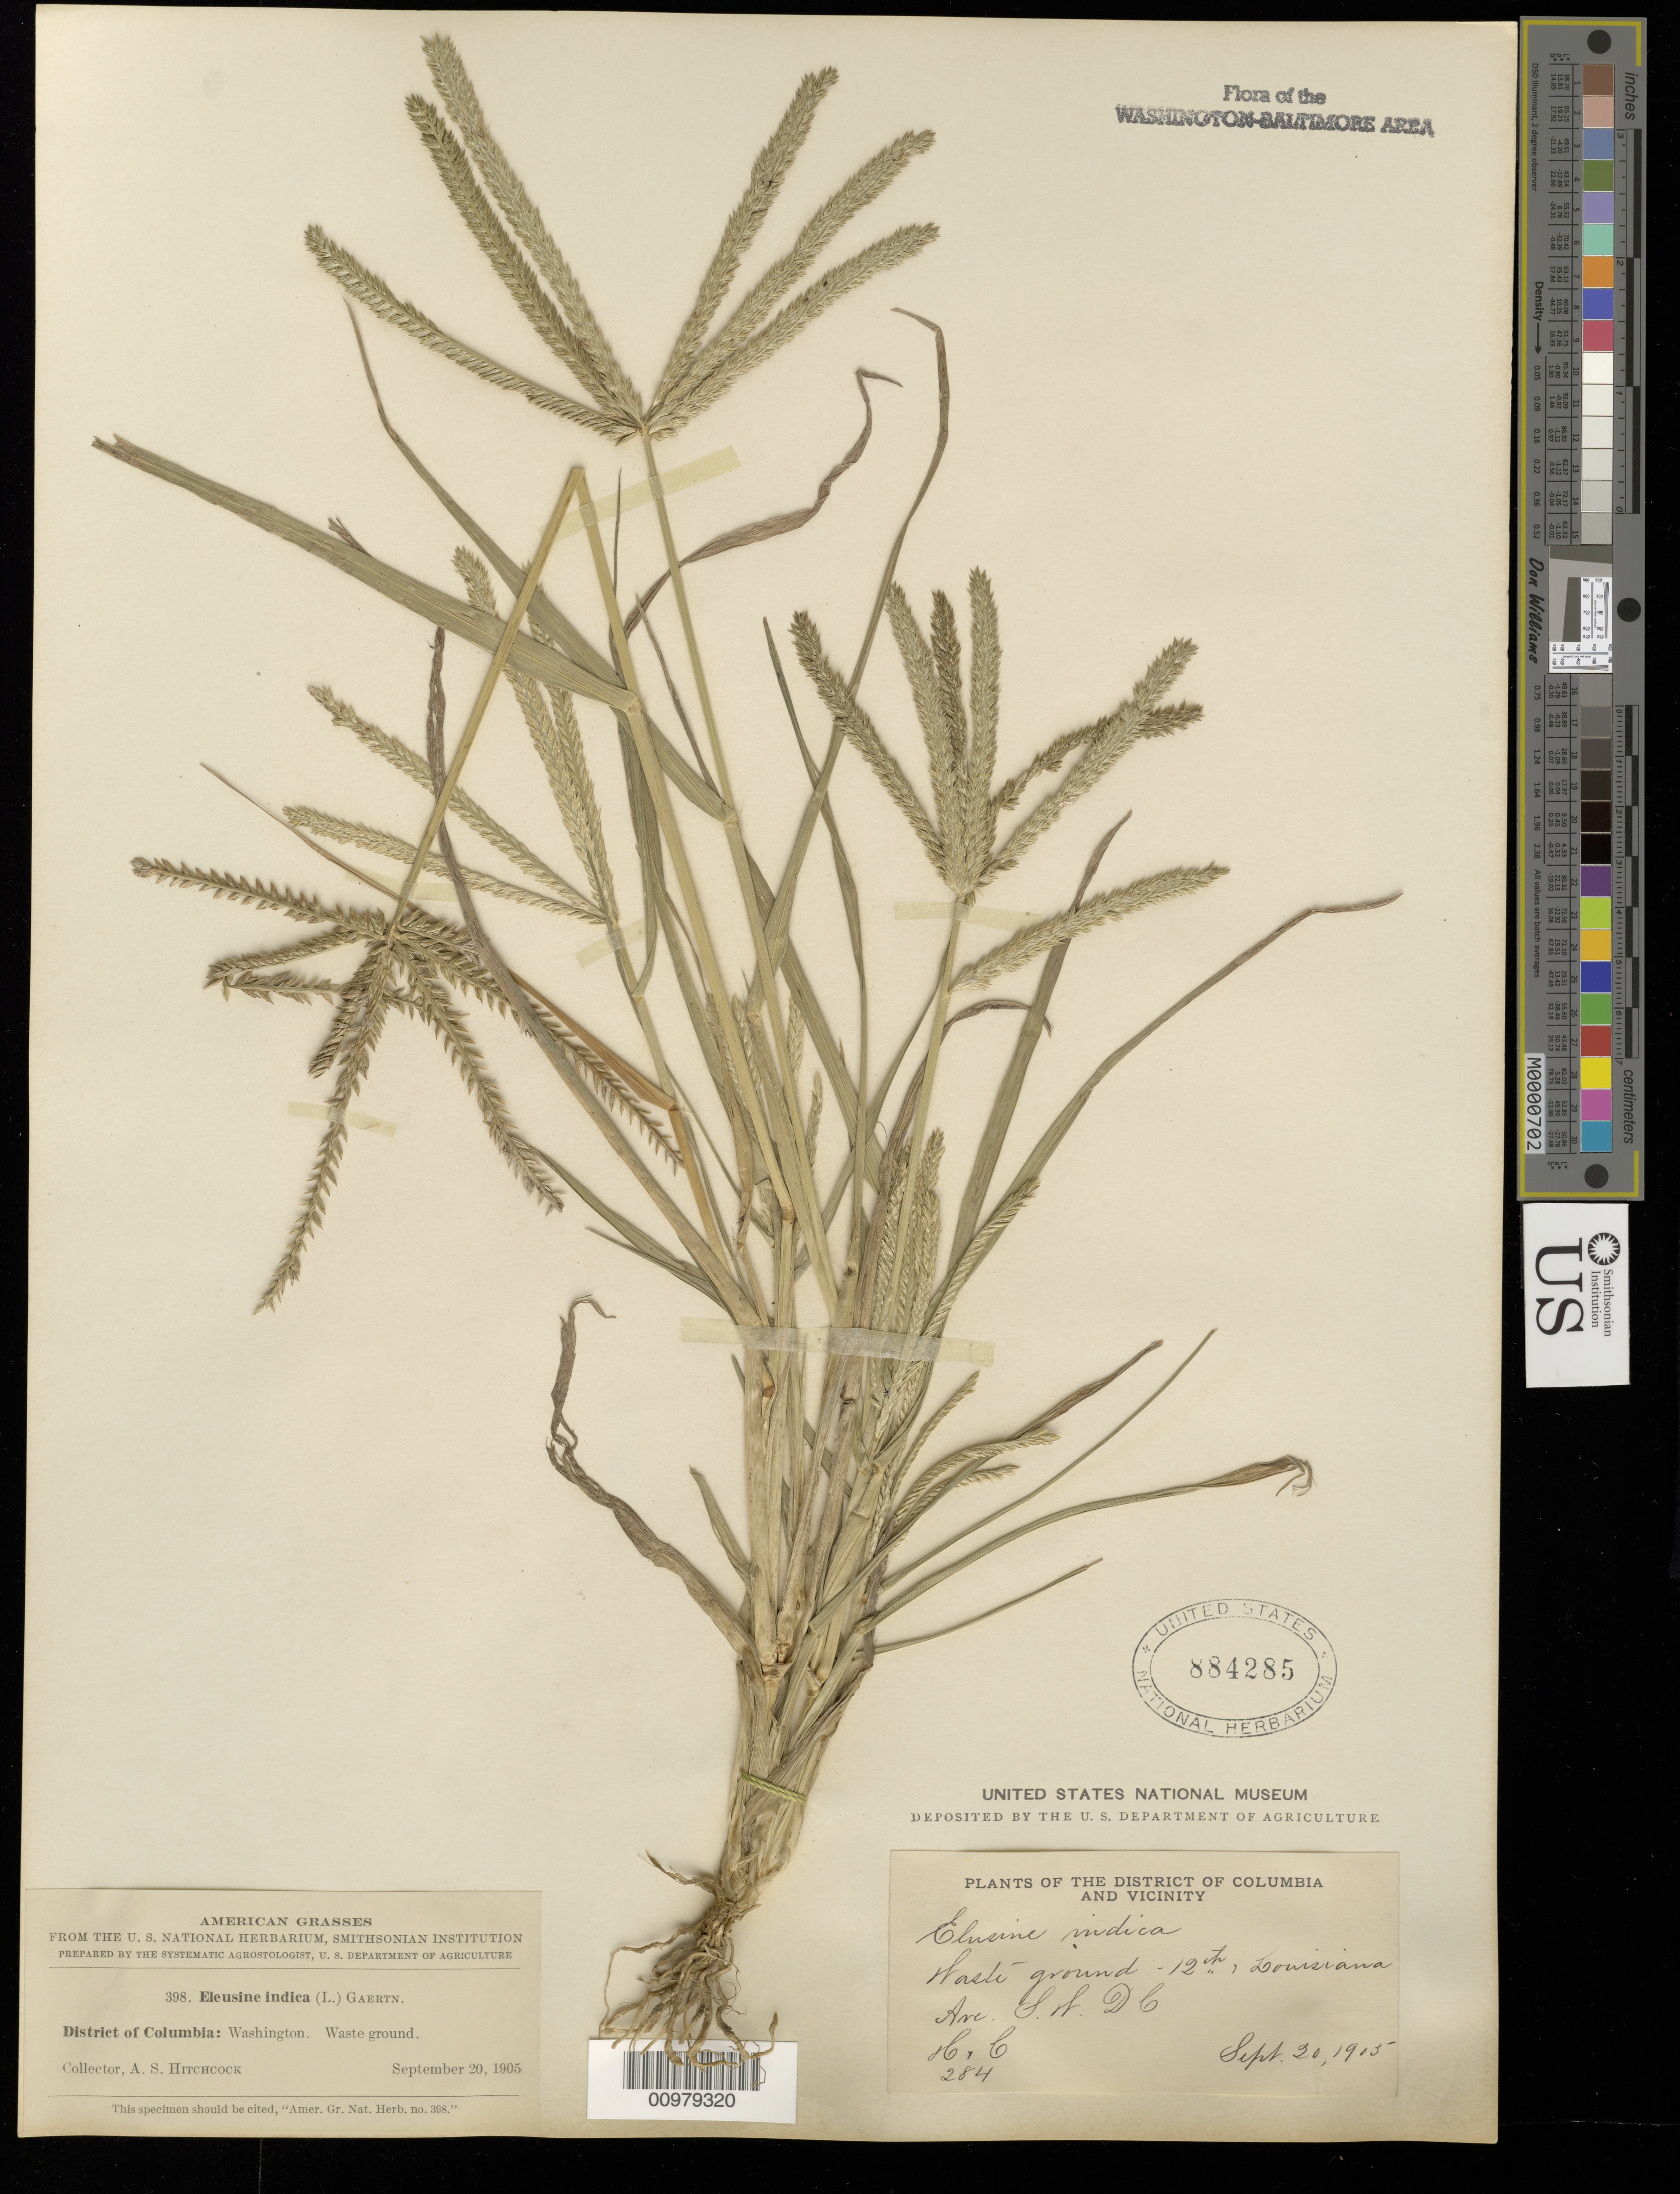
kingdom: Plantae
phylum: Tracheophyta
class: Liliopsida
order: Poales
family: Poaceae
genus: Eleusine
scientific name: Eleusine indica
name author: (L.) Gaertn.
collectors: A. S. Hitchcock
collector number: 284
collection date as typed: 20 Sep 1905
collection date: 1905-09-20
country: United States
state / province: District of Columbia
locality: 12th, Louisiana Ave. SW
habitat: waste ground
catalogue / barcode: US 884285